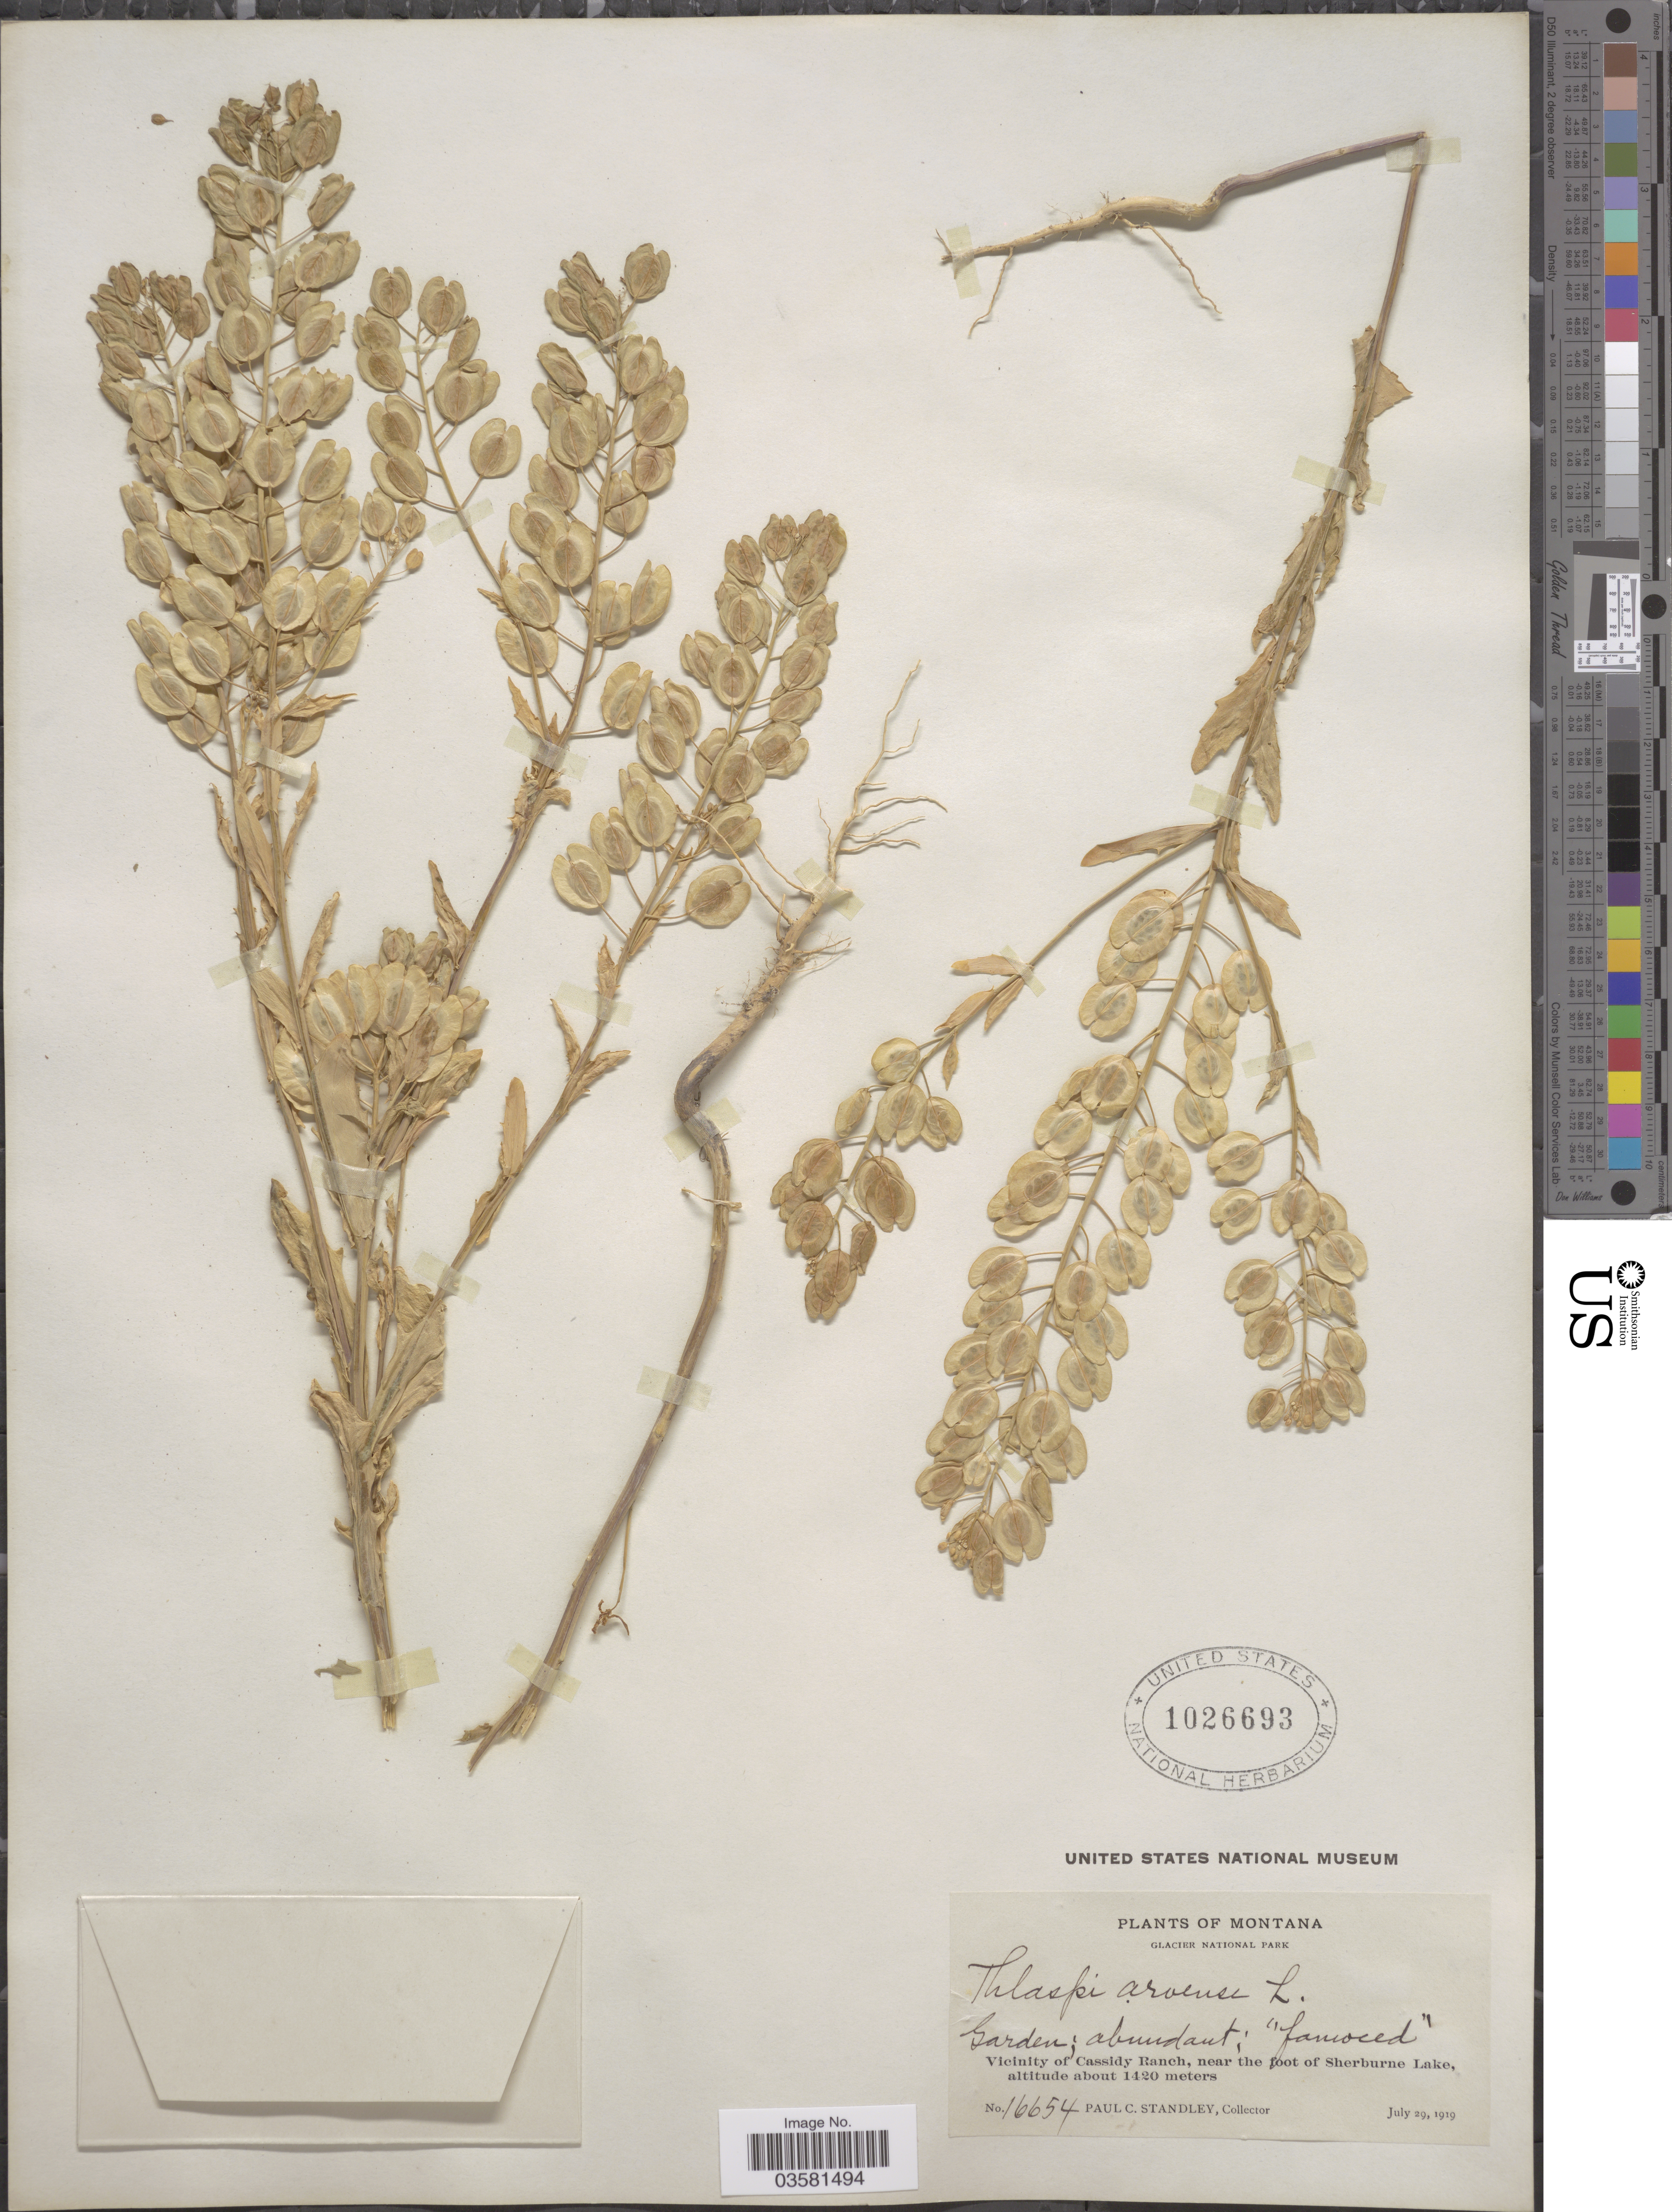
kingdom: Plantae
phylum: Tracheophyta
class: Magnoliopsida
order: Brassicales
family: Brassicaceae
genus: Thlaspi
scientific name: Thlaspi arvense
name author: L.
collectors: P. C. Standley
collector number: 16654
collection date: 1919-07-29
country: United States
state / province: Montana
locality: Glacier National Park. Garden; Vicinity of Cassidy Ranch, near the foot of Sherburne Lake.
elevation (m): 1420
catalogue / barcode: US 1026693